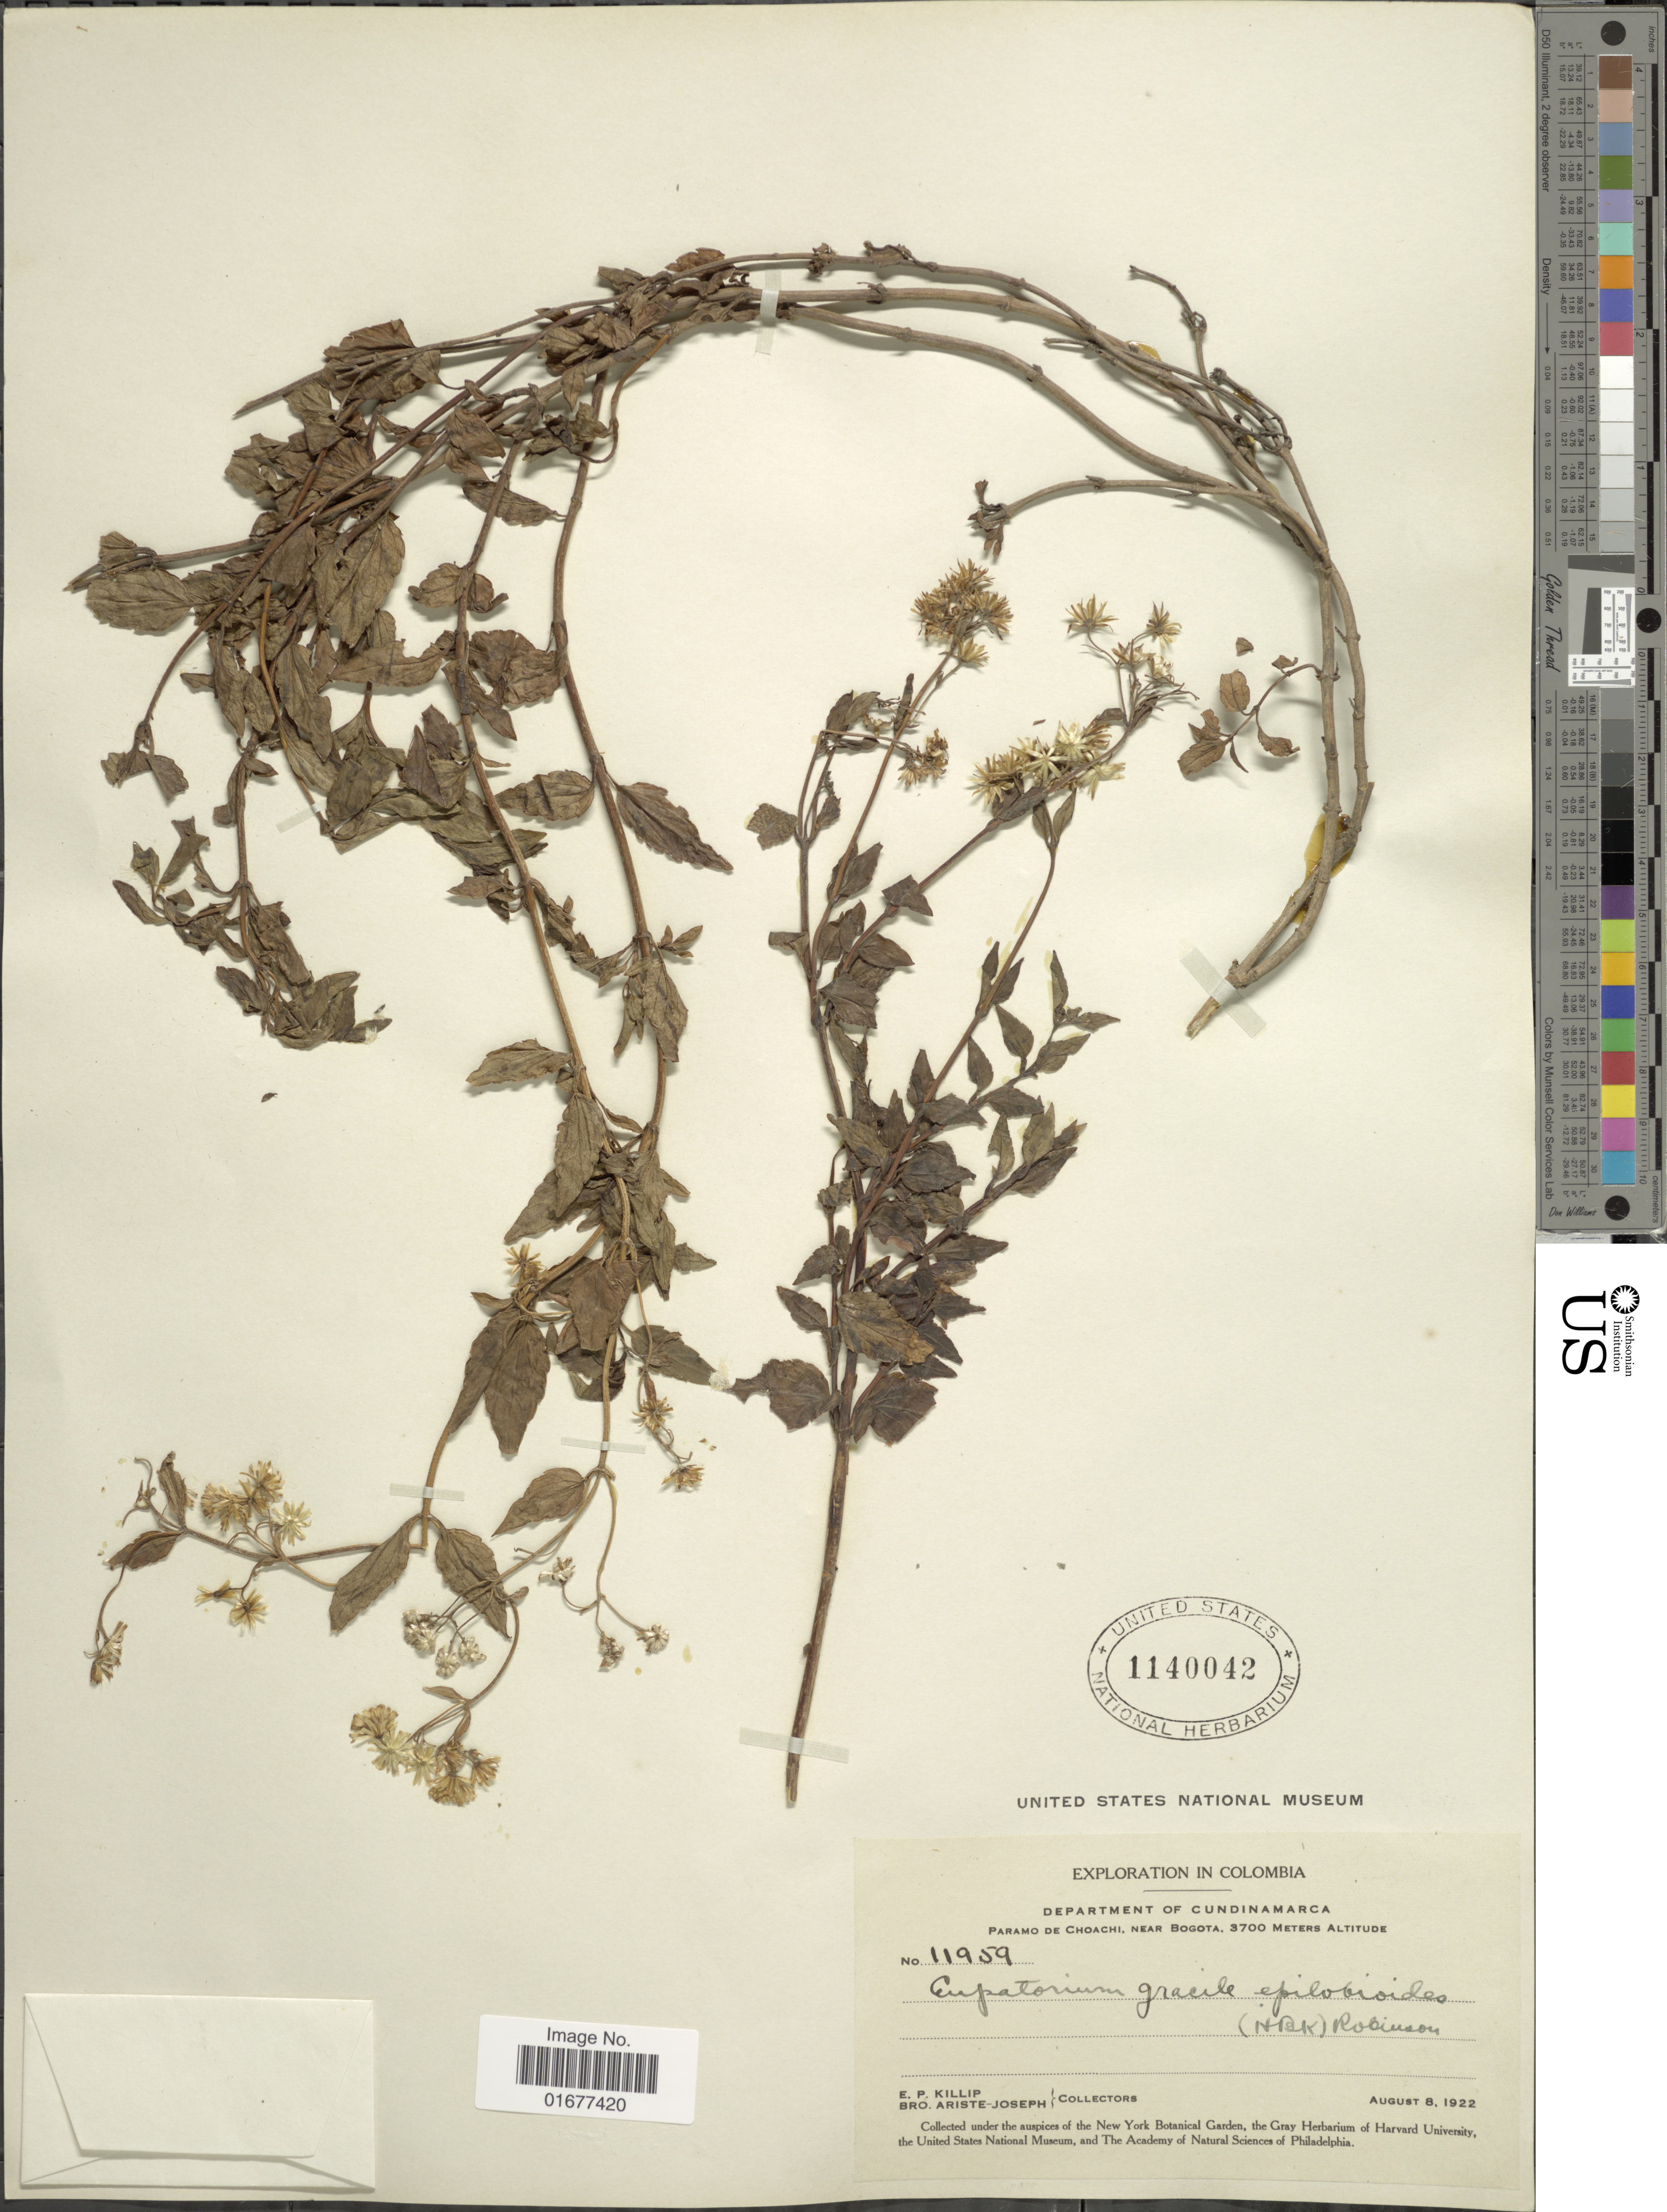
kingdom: Plantae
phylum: Tracheophyta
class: Magnoliopsida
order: Asterales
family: Asteraceae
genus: Ageratina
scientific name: Ageratina gracilis var. epilobioides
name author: (Kunth) R.M. King & H. Rob. ex Luteyn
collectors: E. P. Killip & Bro. Ariste-Joseph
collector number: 11959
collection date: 1922-08-08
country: Colombia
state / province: Cundinamarca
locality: Paramo de Choachi, near Bogota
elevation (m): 3700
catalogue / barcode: US 1140042